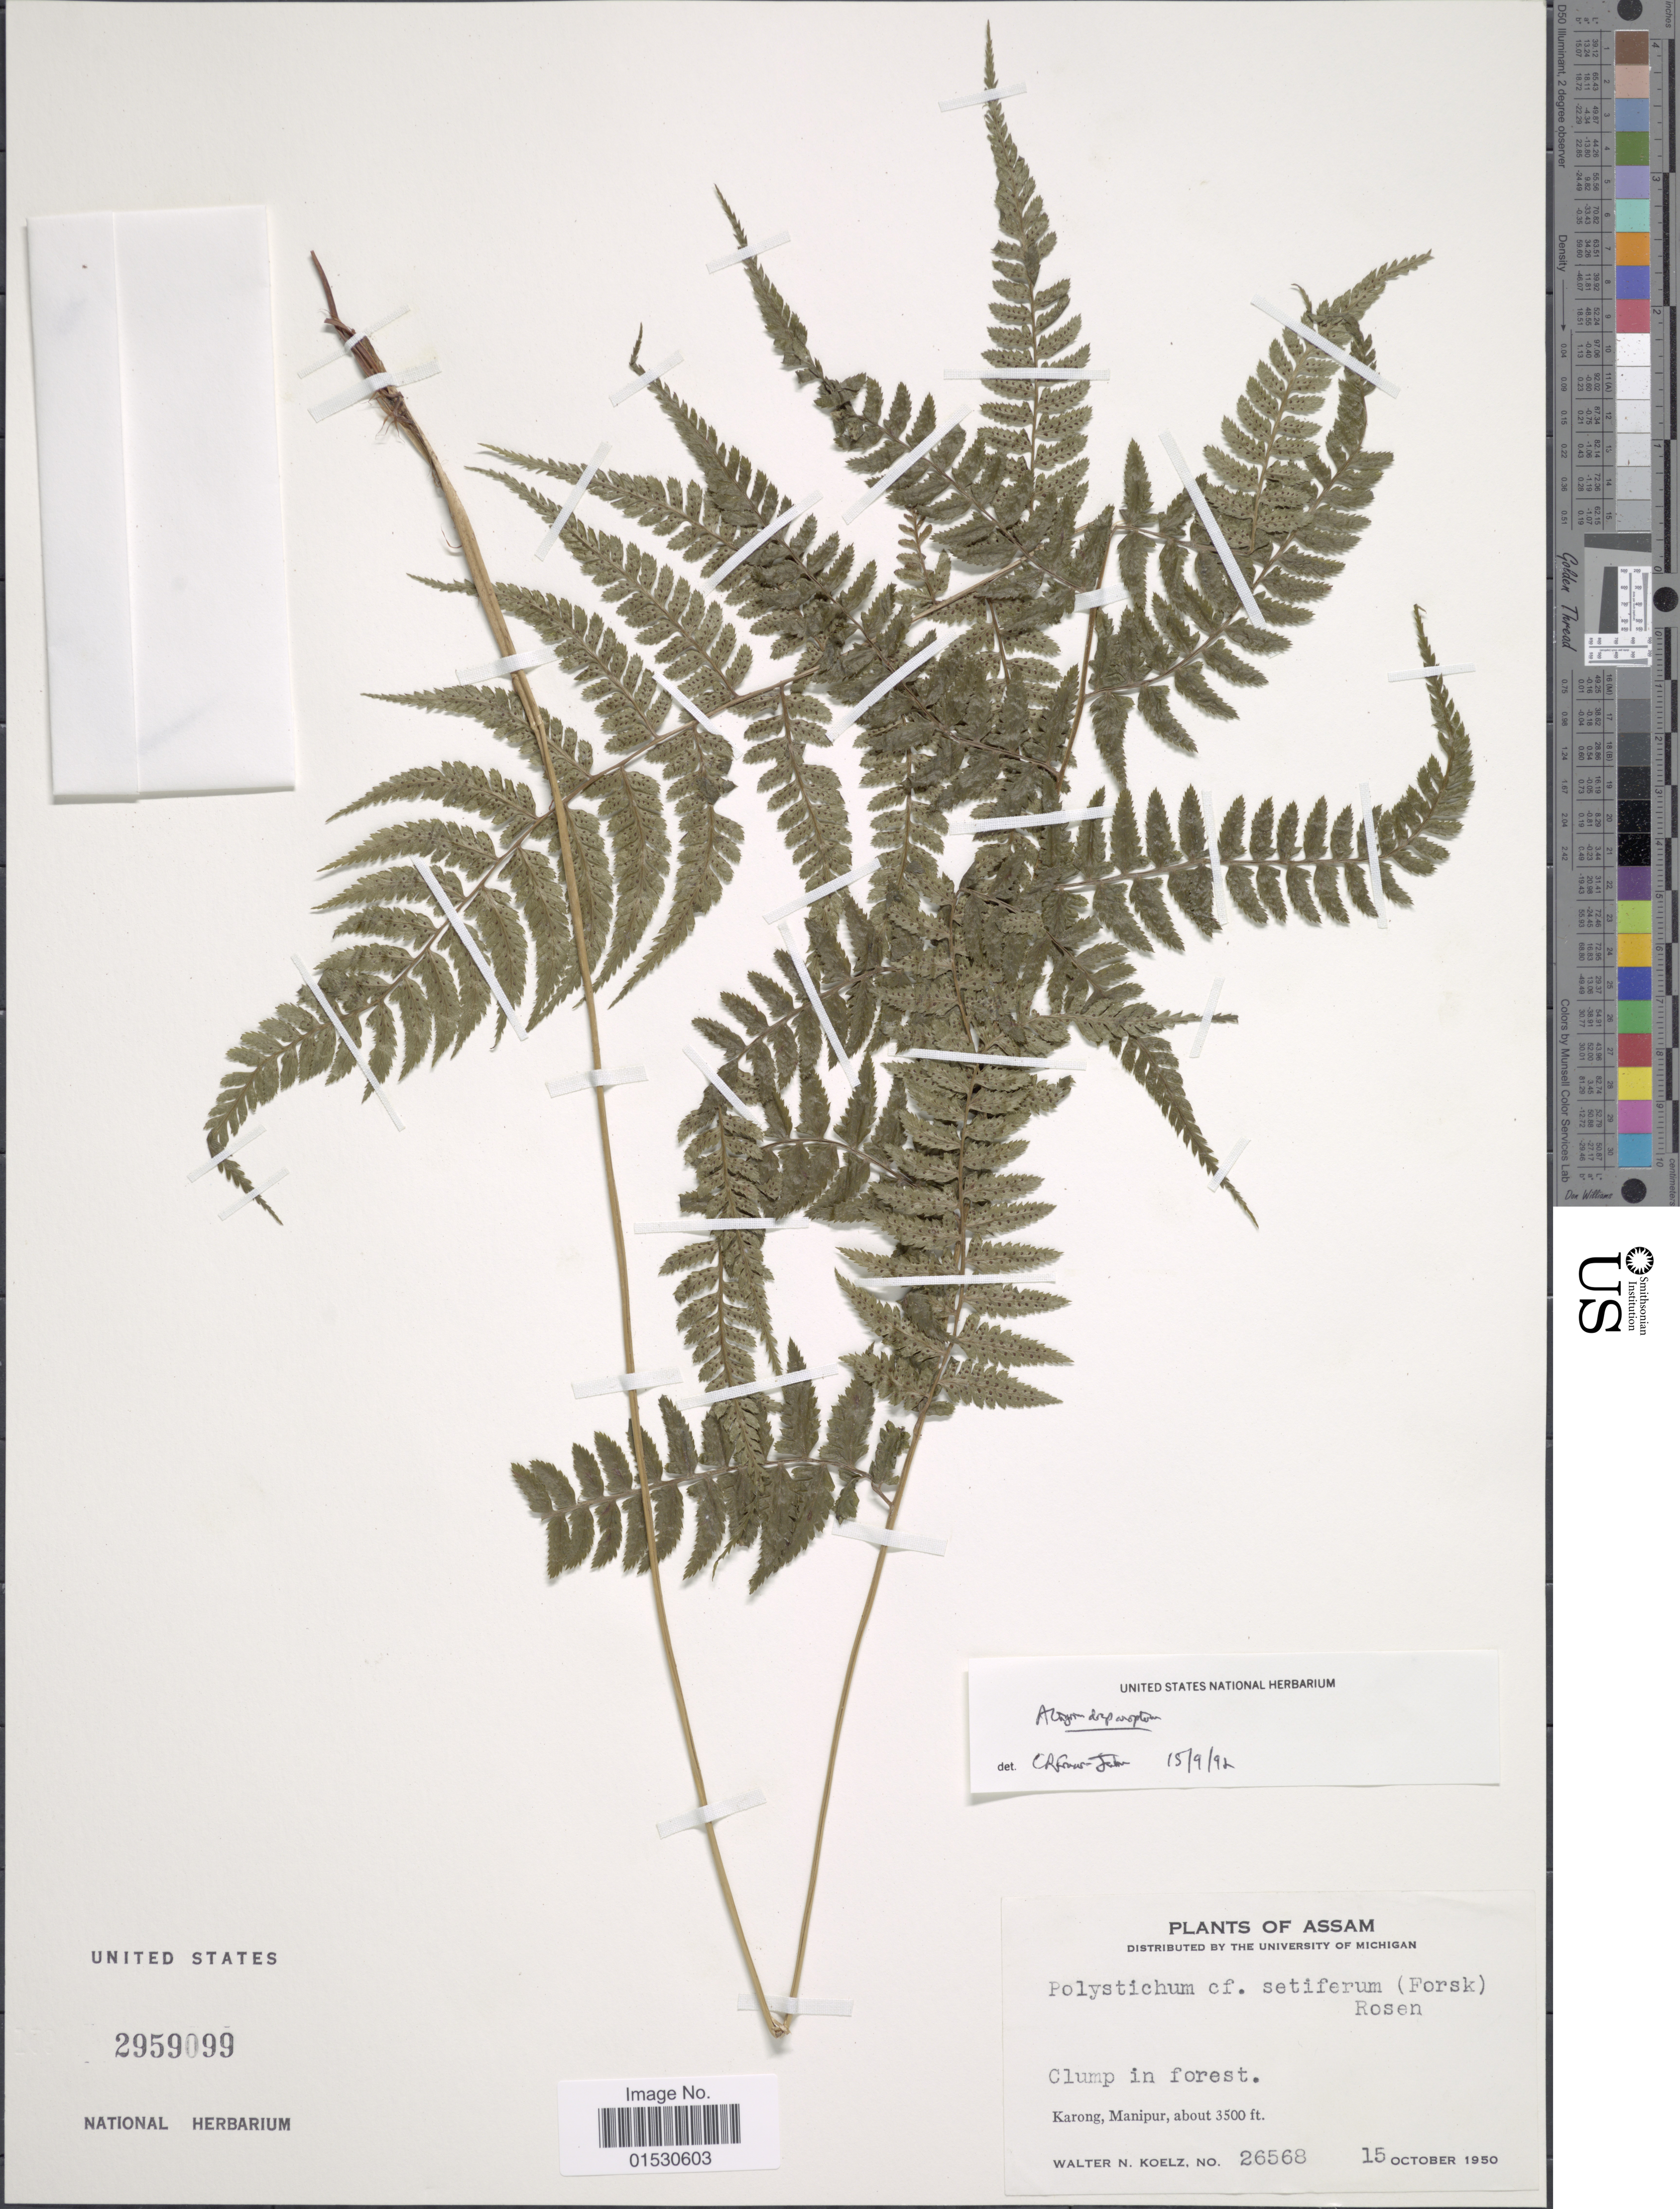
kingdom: Plantae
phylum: Tracheophyta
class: Polypodiopsida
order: Polypodiales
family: Athyriaceae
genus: Athyrium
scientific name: Athyrium drepanopterum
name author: (Kunze) A. Braun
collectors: W. N. Koelz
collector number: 26568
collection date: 1950-10-15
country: India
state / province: Manipur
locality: Karong, Manipur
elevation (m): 1067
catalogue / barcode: US 2959099